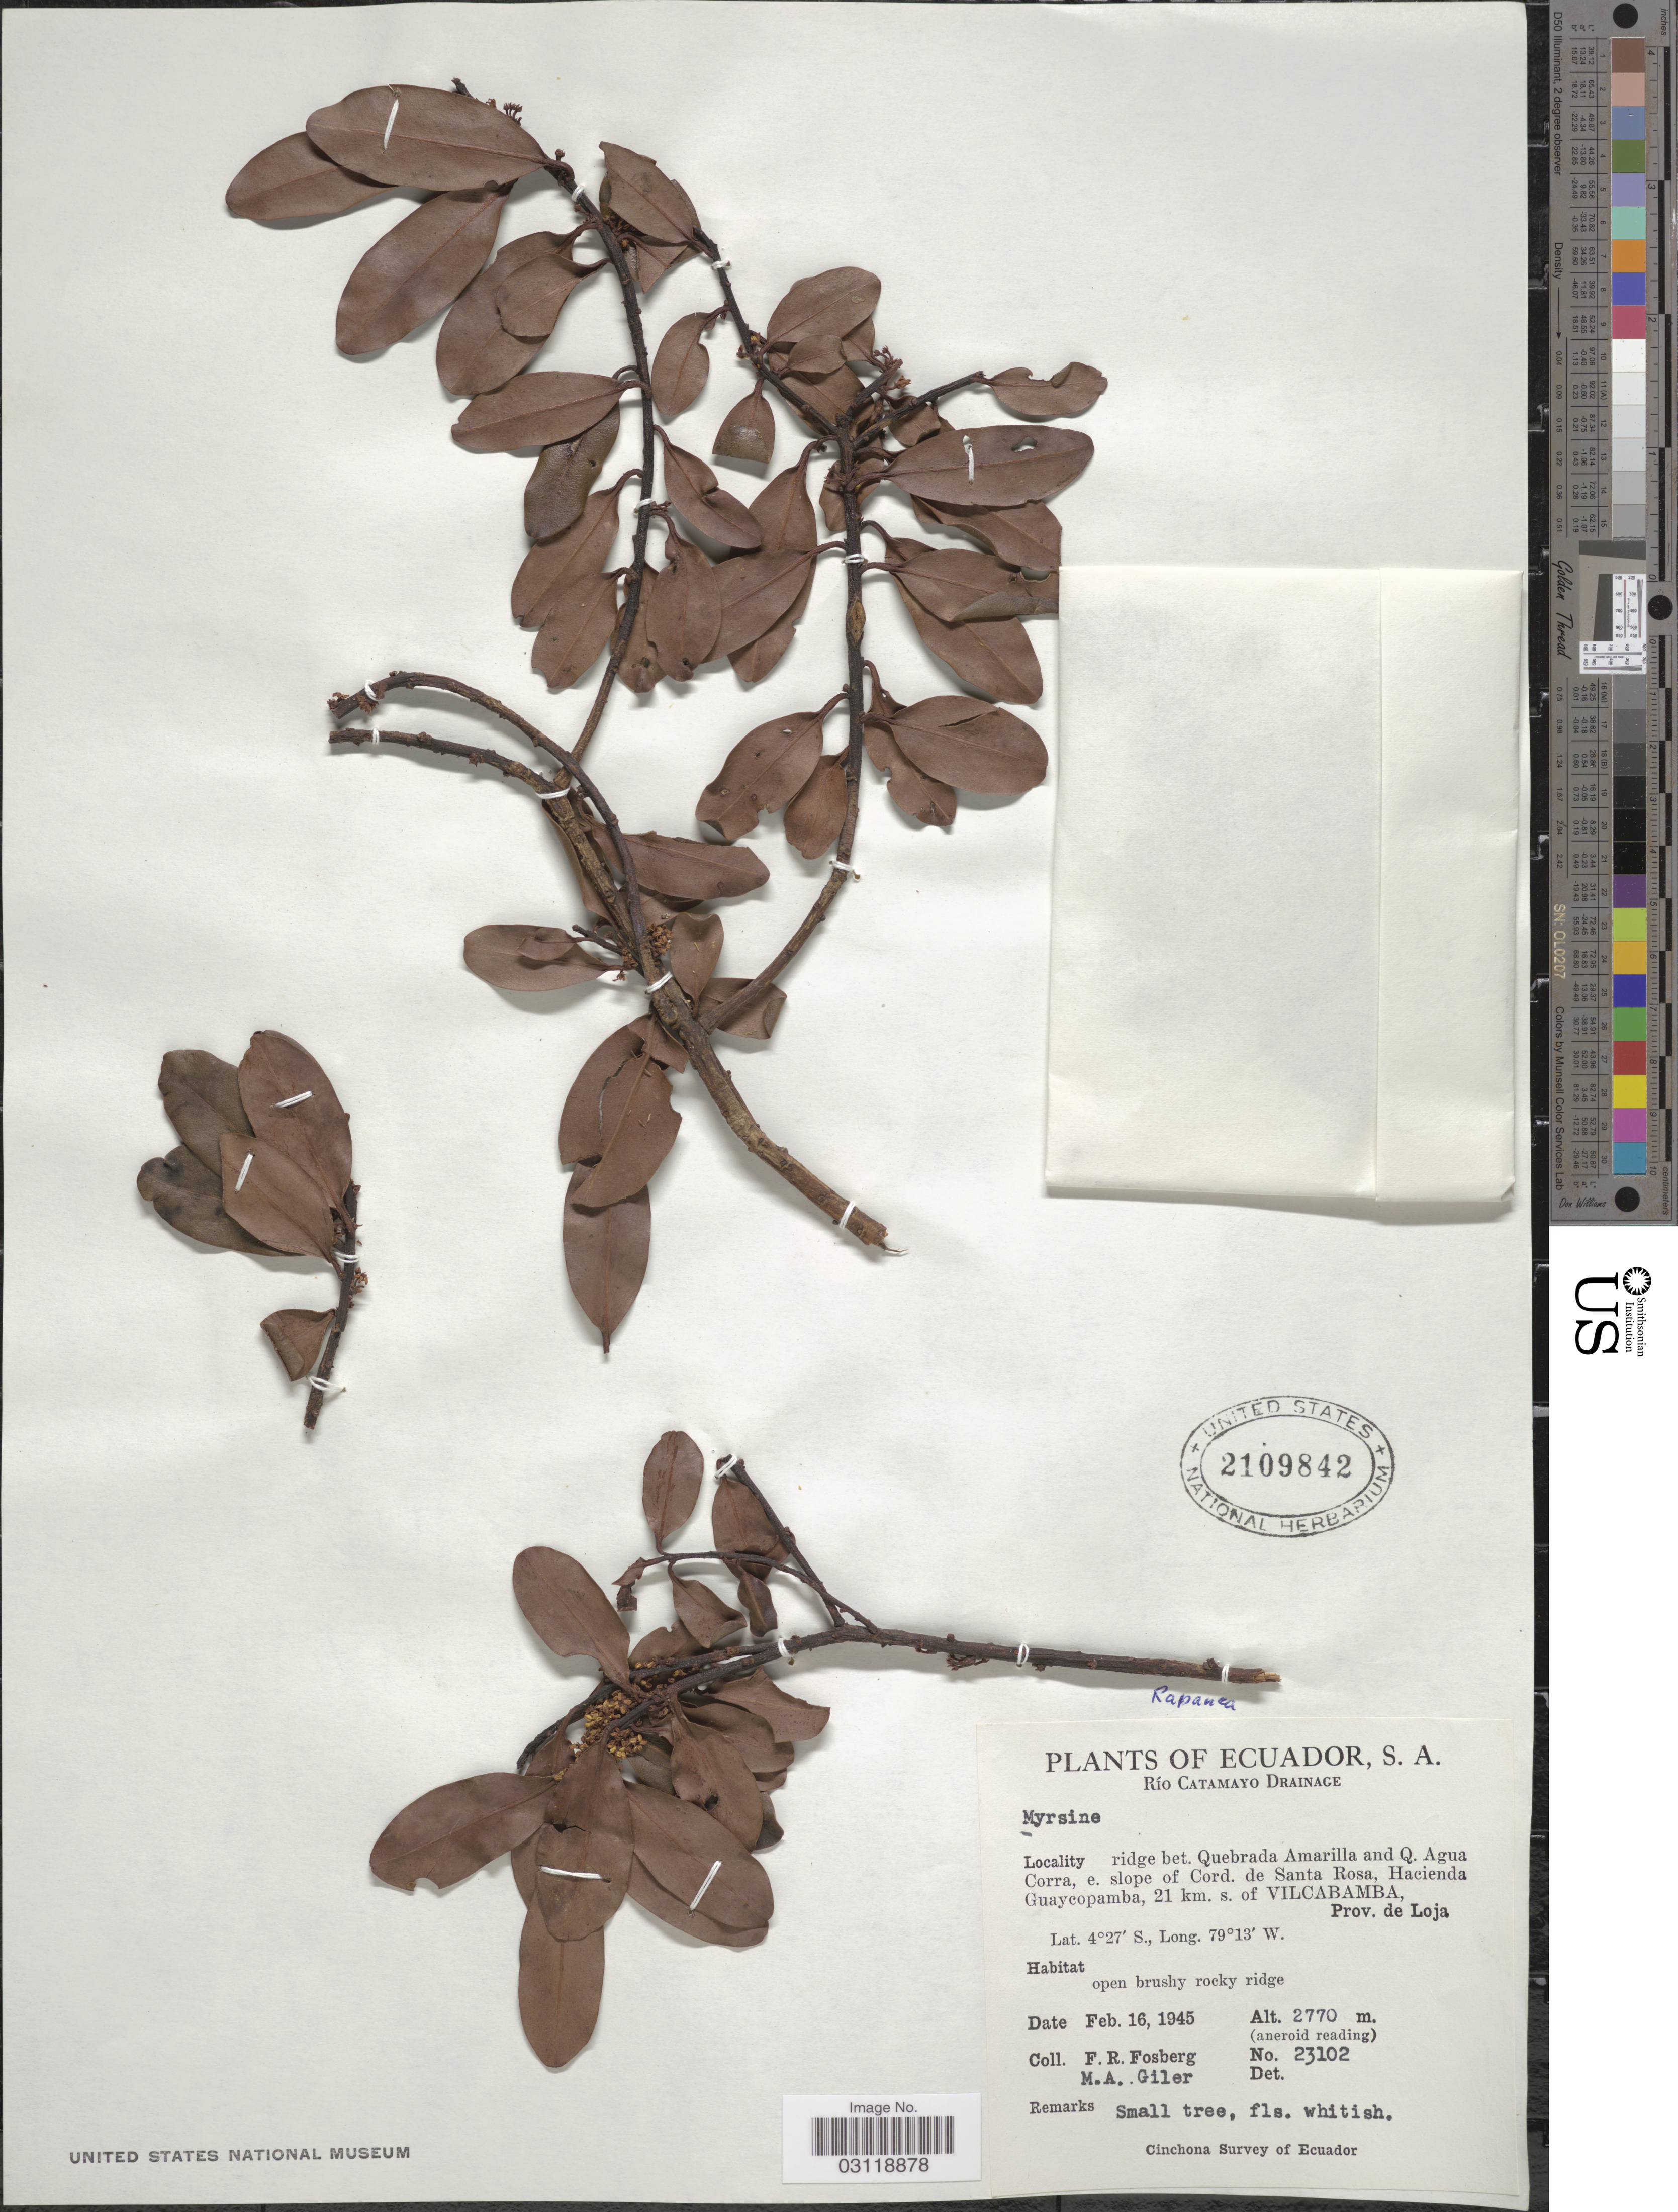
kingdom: Plantae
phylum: Tracheophyta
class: Magnoliopsida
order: Ericales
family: Primulaceae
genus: Rapanea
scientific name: Rapanea sp.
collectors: F. R. Fosberg & M. Giler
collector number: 23102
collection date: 1945-02-16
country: Ecuador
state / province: Loja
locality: Río Catamayo Drainage. Ridge bet. Quebrada Amarilla and Q. Agua Corra, e. slope of Cord. de Santa Rosa, Hacienda Guaycopamba, 21 km. s. of Vilcabamba.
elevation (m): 2770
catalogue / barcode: US 2109842